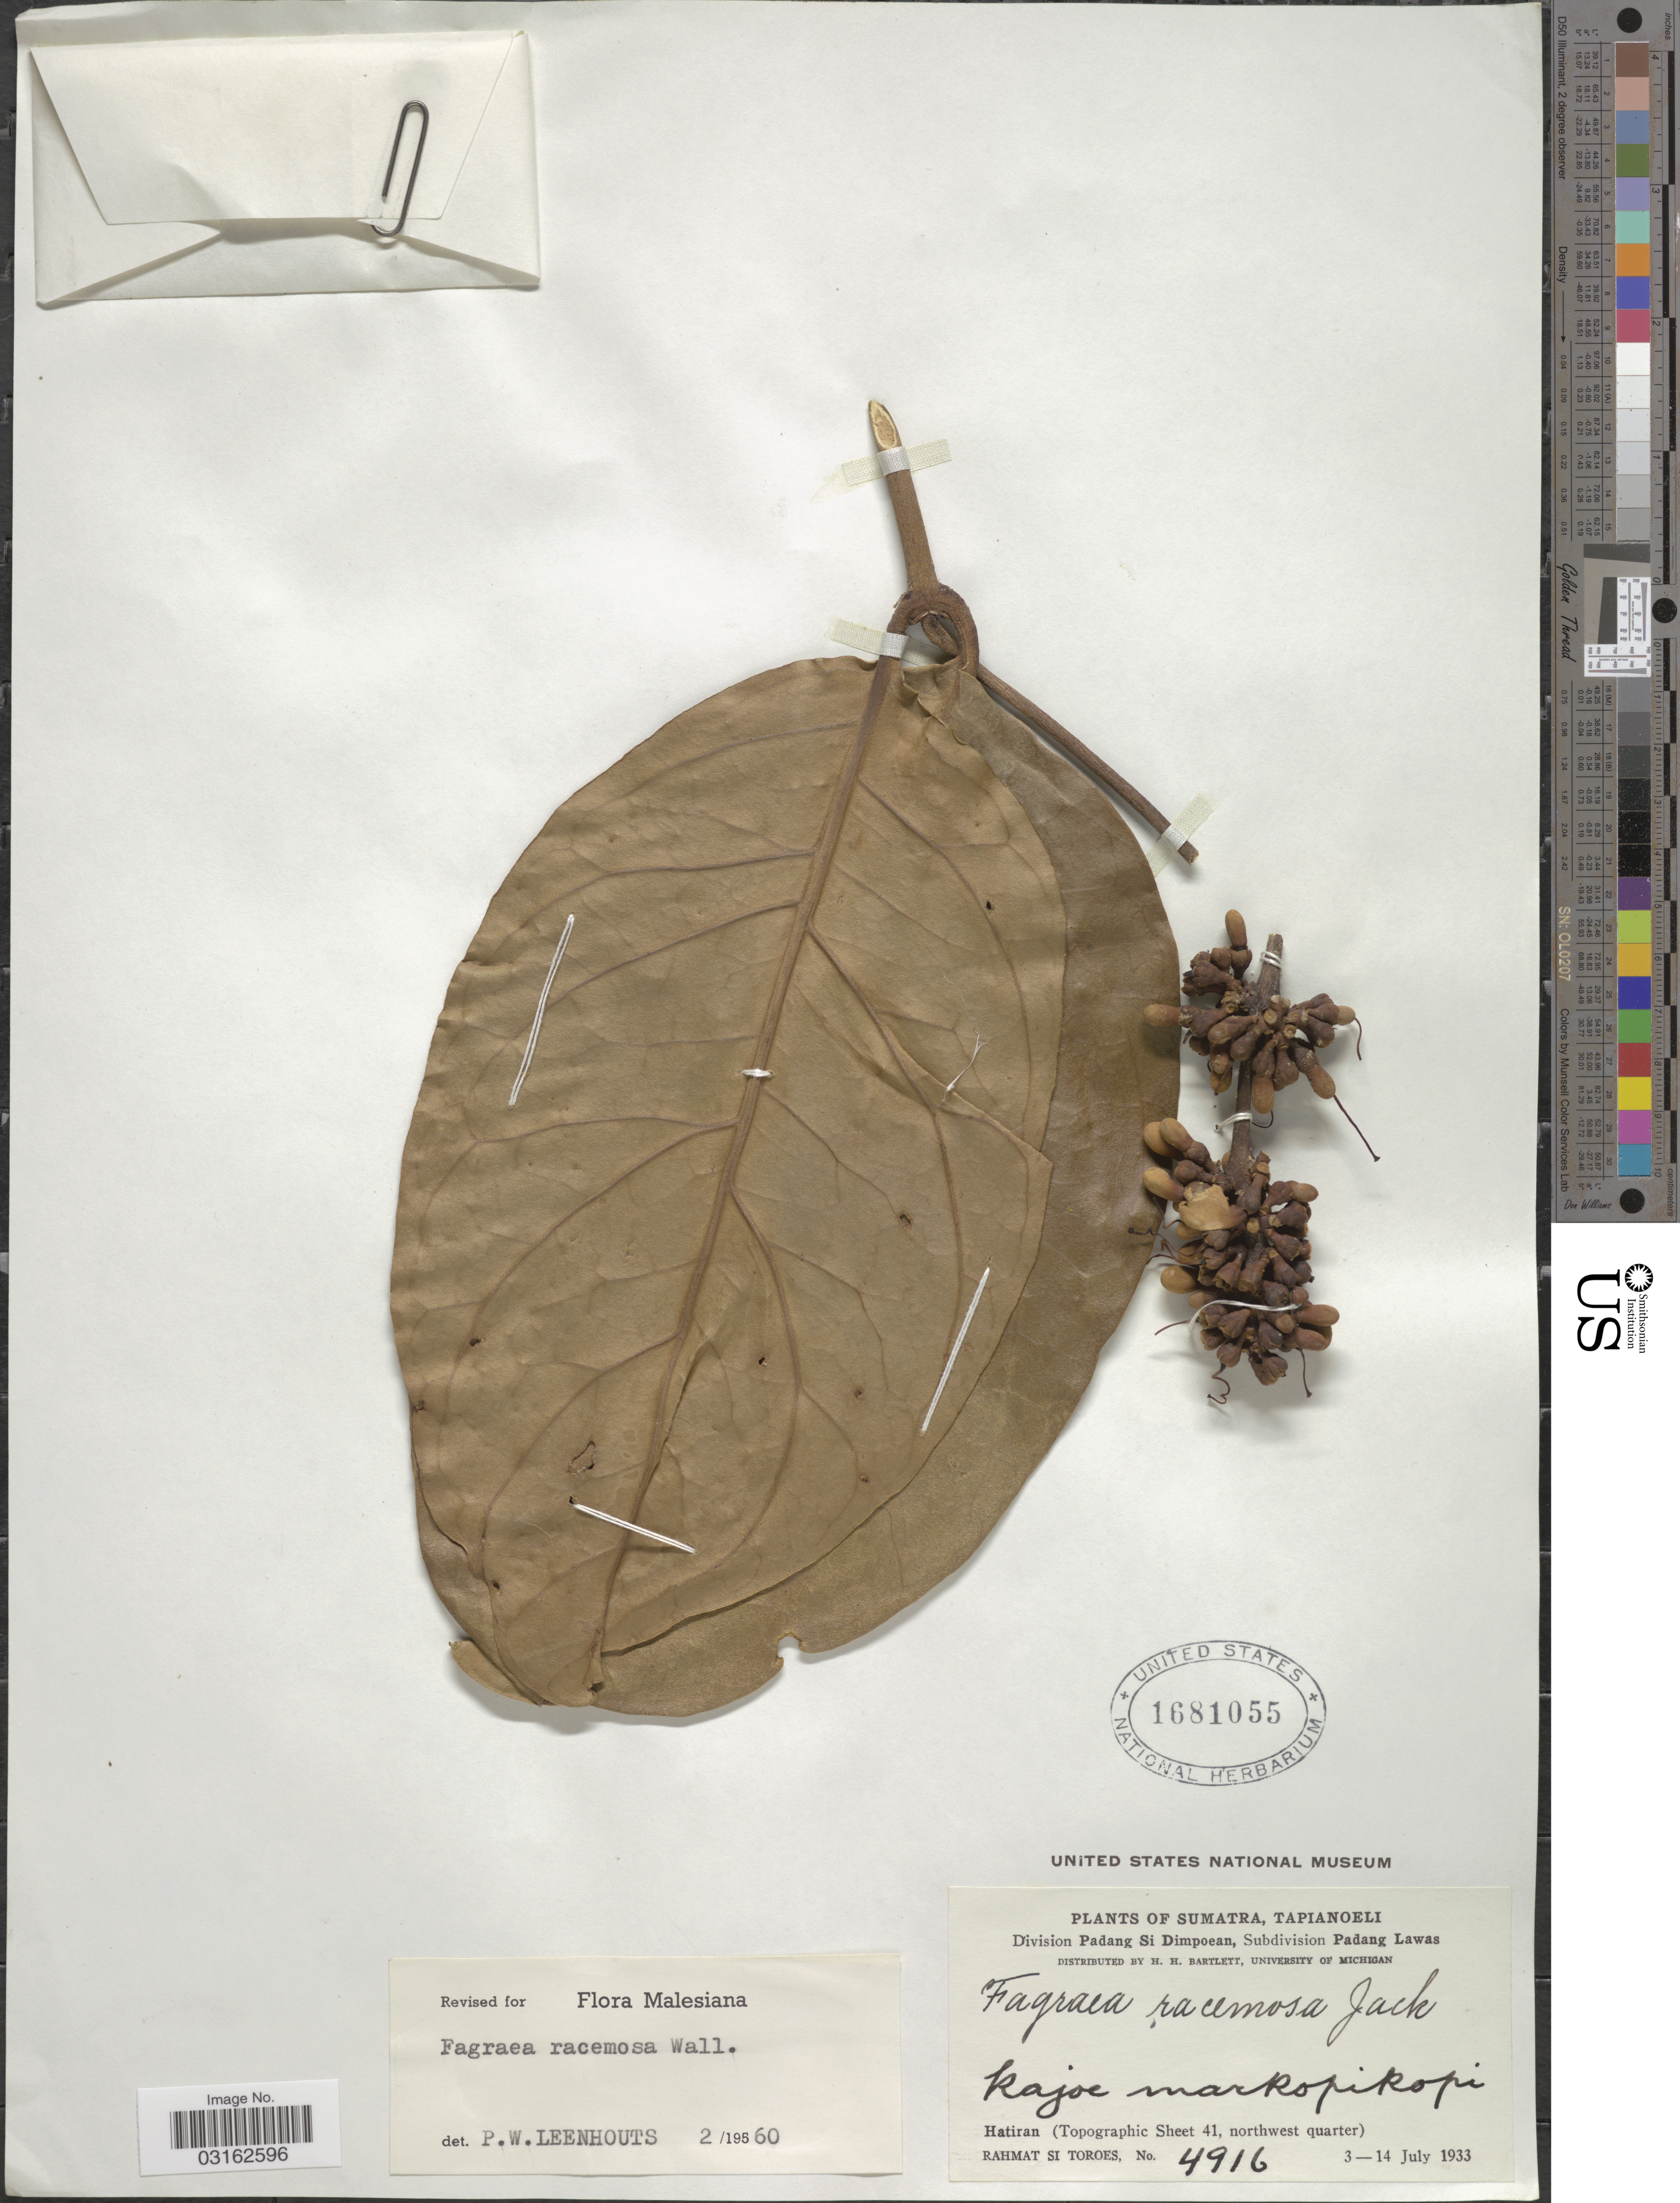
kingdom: Plantae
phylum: Tracheophyta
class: Magnoliopsida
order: Gentianales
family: Gentianaceae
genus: Fagraea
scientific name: Fagraea racemosa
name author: Jack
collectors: Rahmat Si Boeea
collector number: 4916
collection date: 1933-07-03/1933-07-14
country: Indonesia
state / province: Sumatra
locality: Tapianoeli. Division Padang Si Dimpoean, Subdivision Padang Lawas. Hatiran (Topographic Sheet 41, northwest quarter).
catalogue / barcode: US 1681055